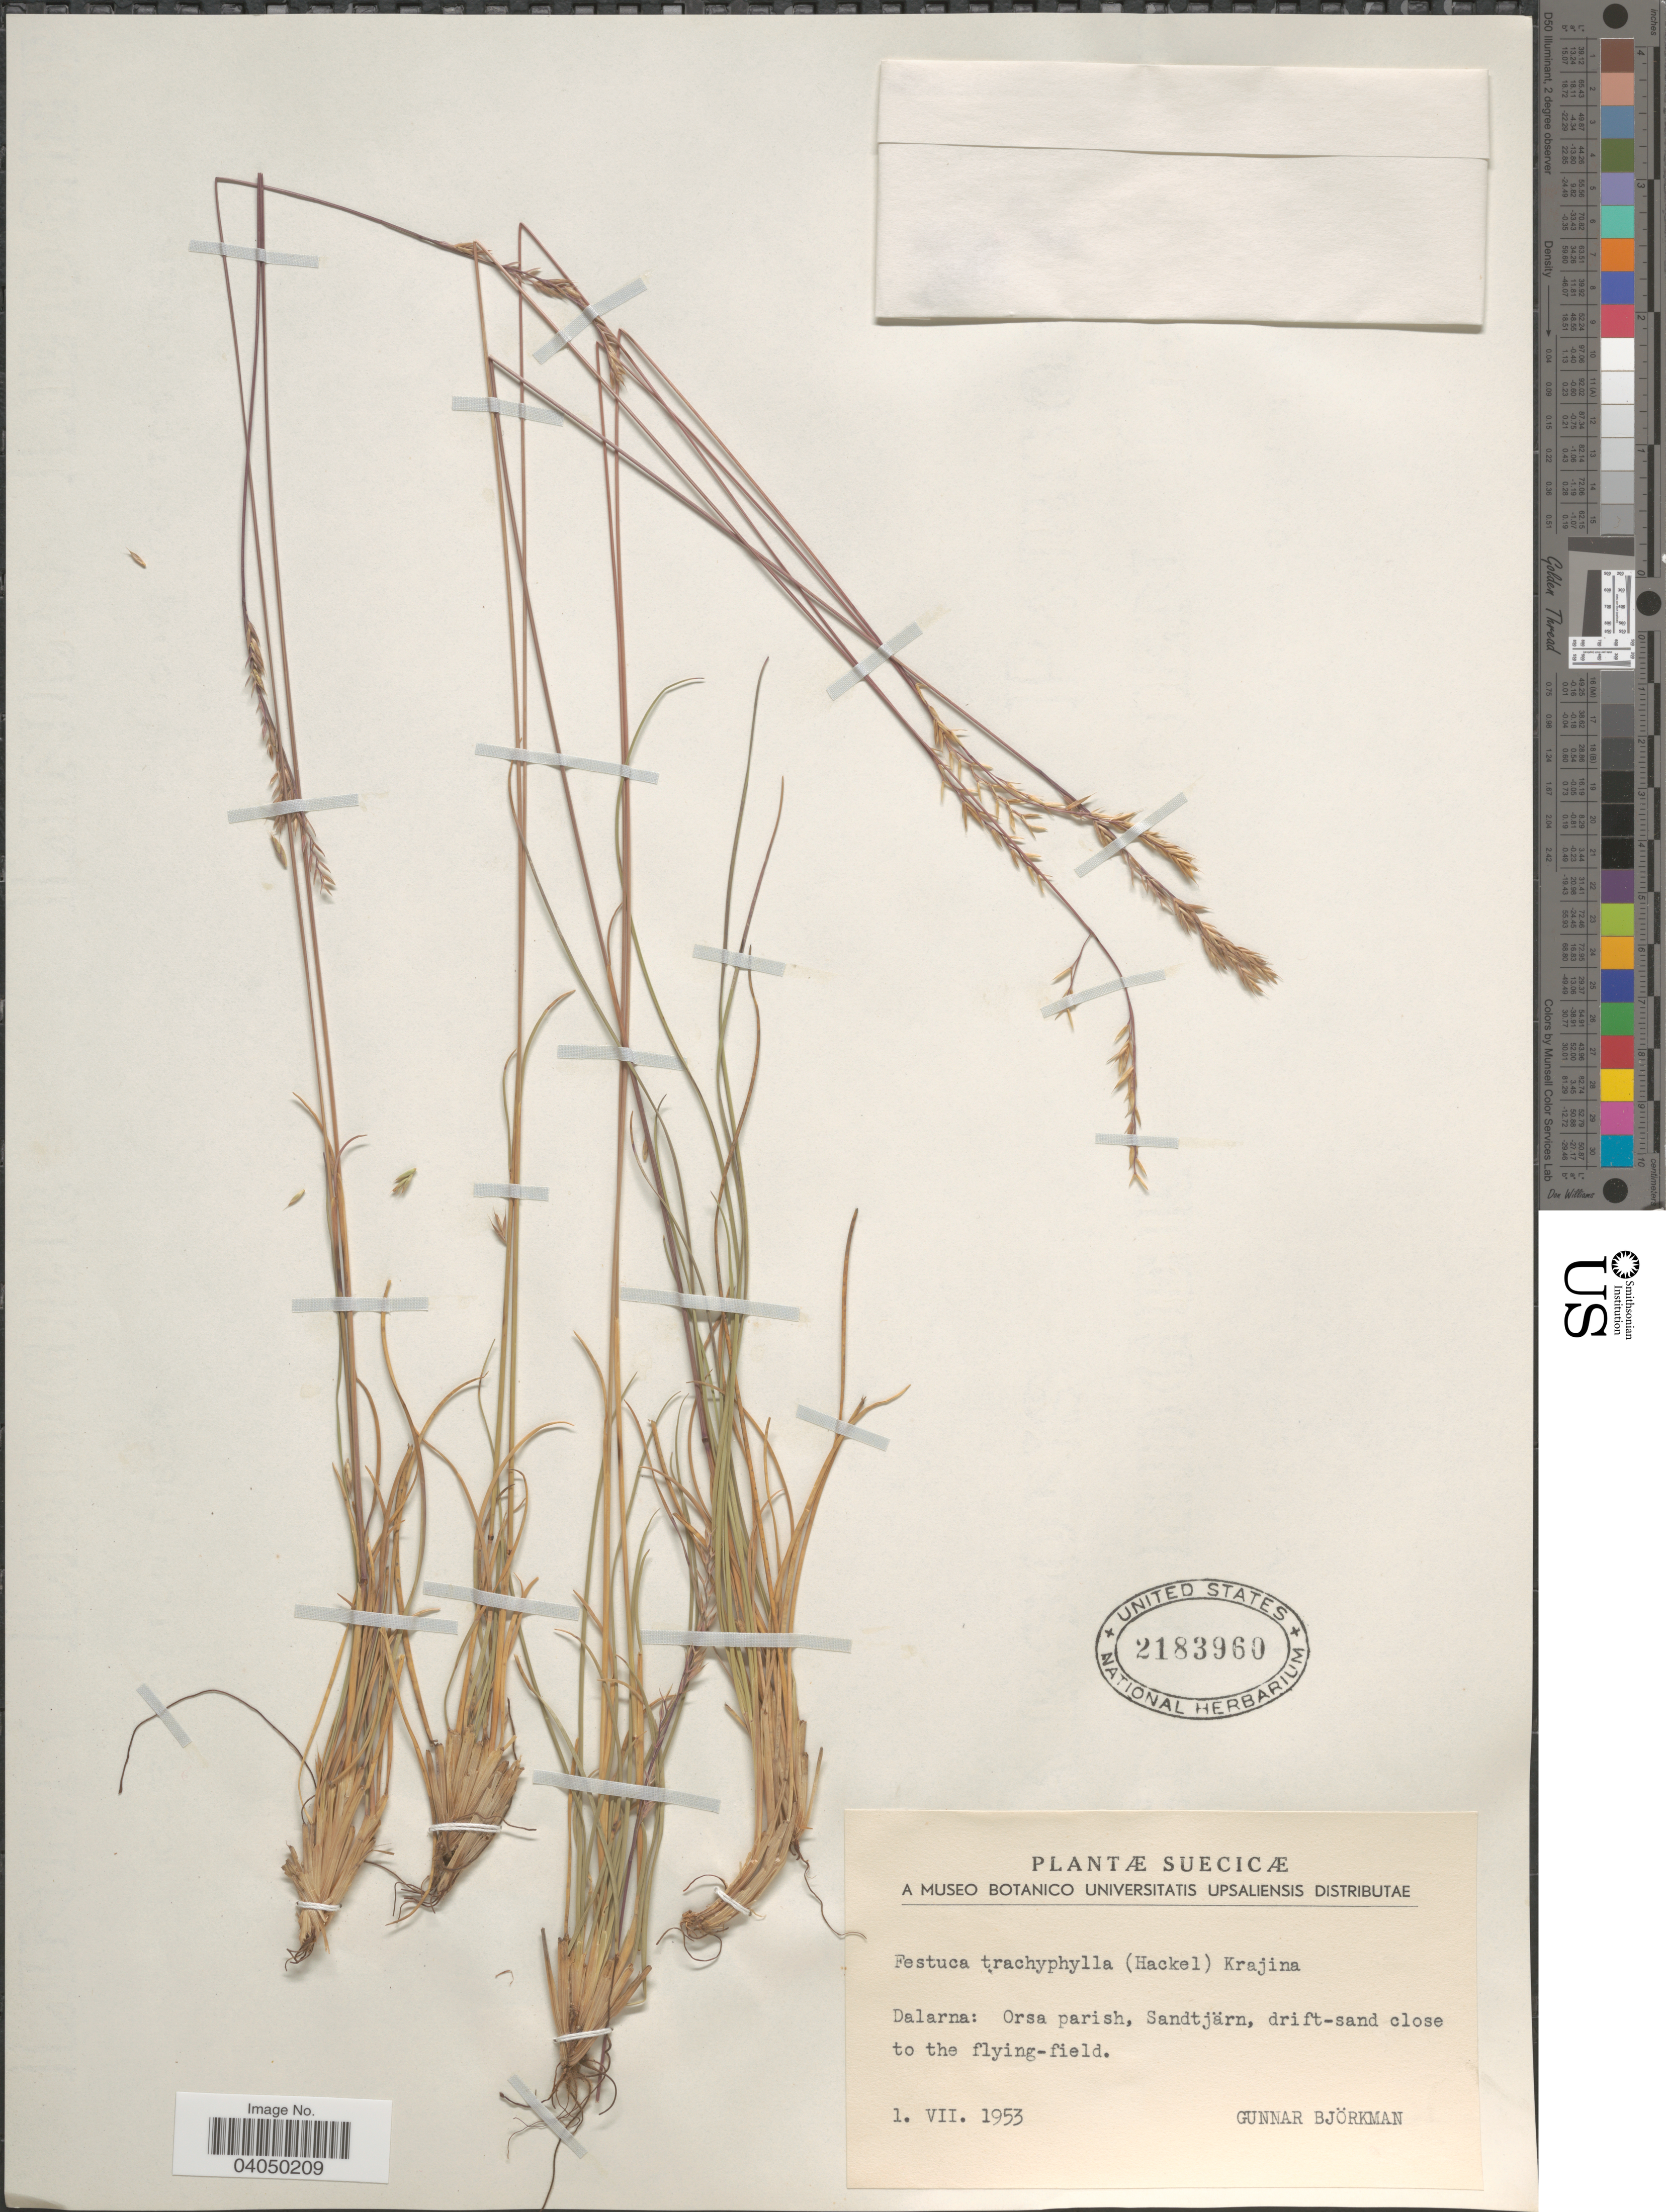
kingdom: Plantae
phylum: Tracheophyta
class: Liliopsida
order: Poales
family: Poaceae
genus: Festuca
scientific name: Festuca trachyphylla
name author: (Hack.) Krajina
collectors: G. Bjorkman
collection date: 1953-07-01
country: Sweden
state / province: Dalarna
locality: Suecicæ. Orsa parish, Sandtjärn, drift-sand close to the flying-field.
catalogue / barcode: US 2183960